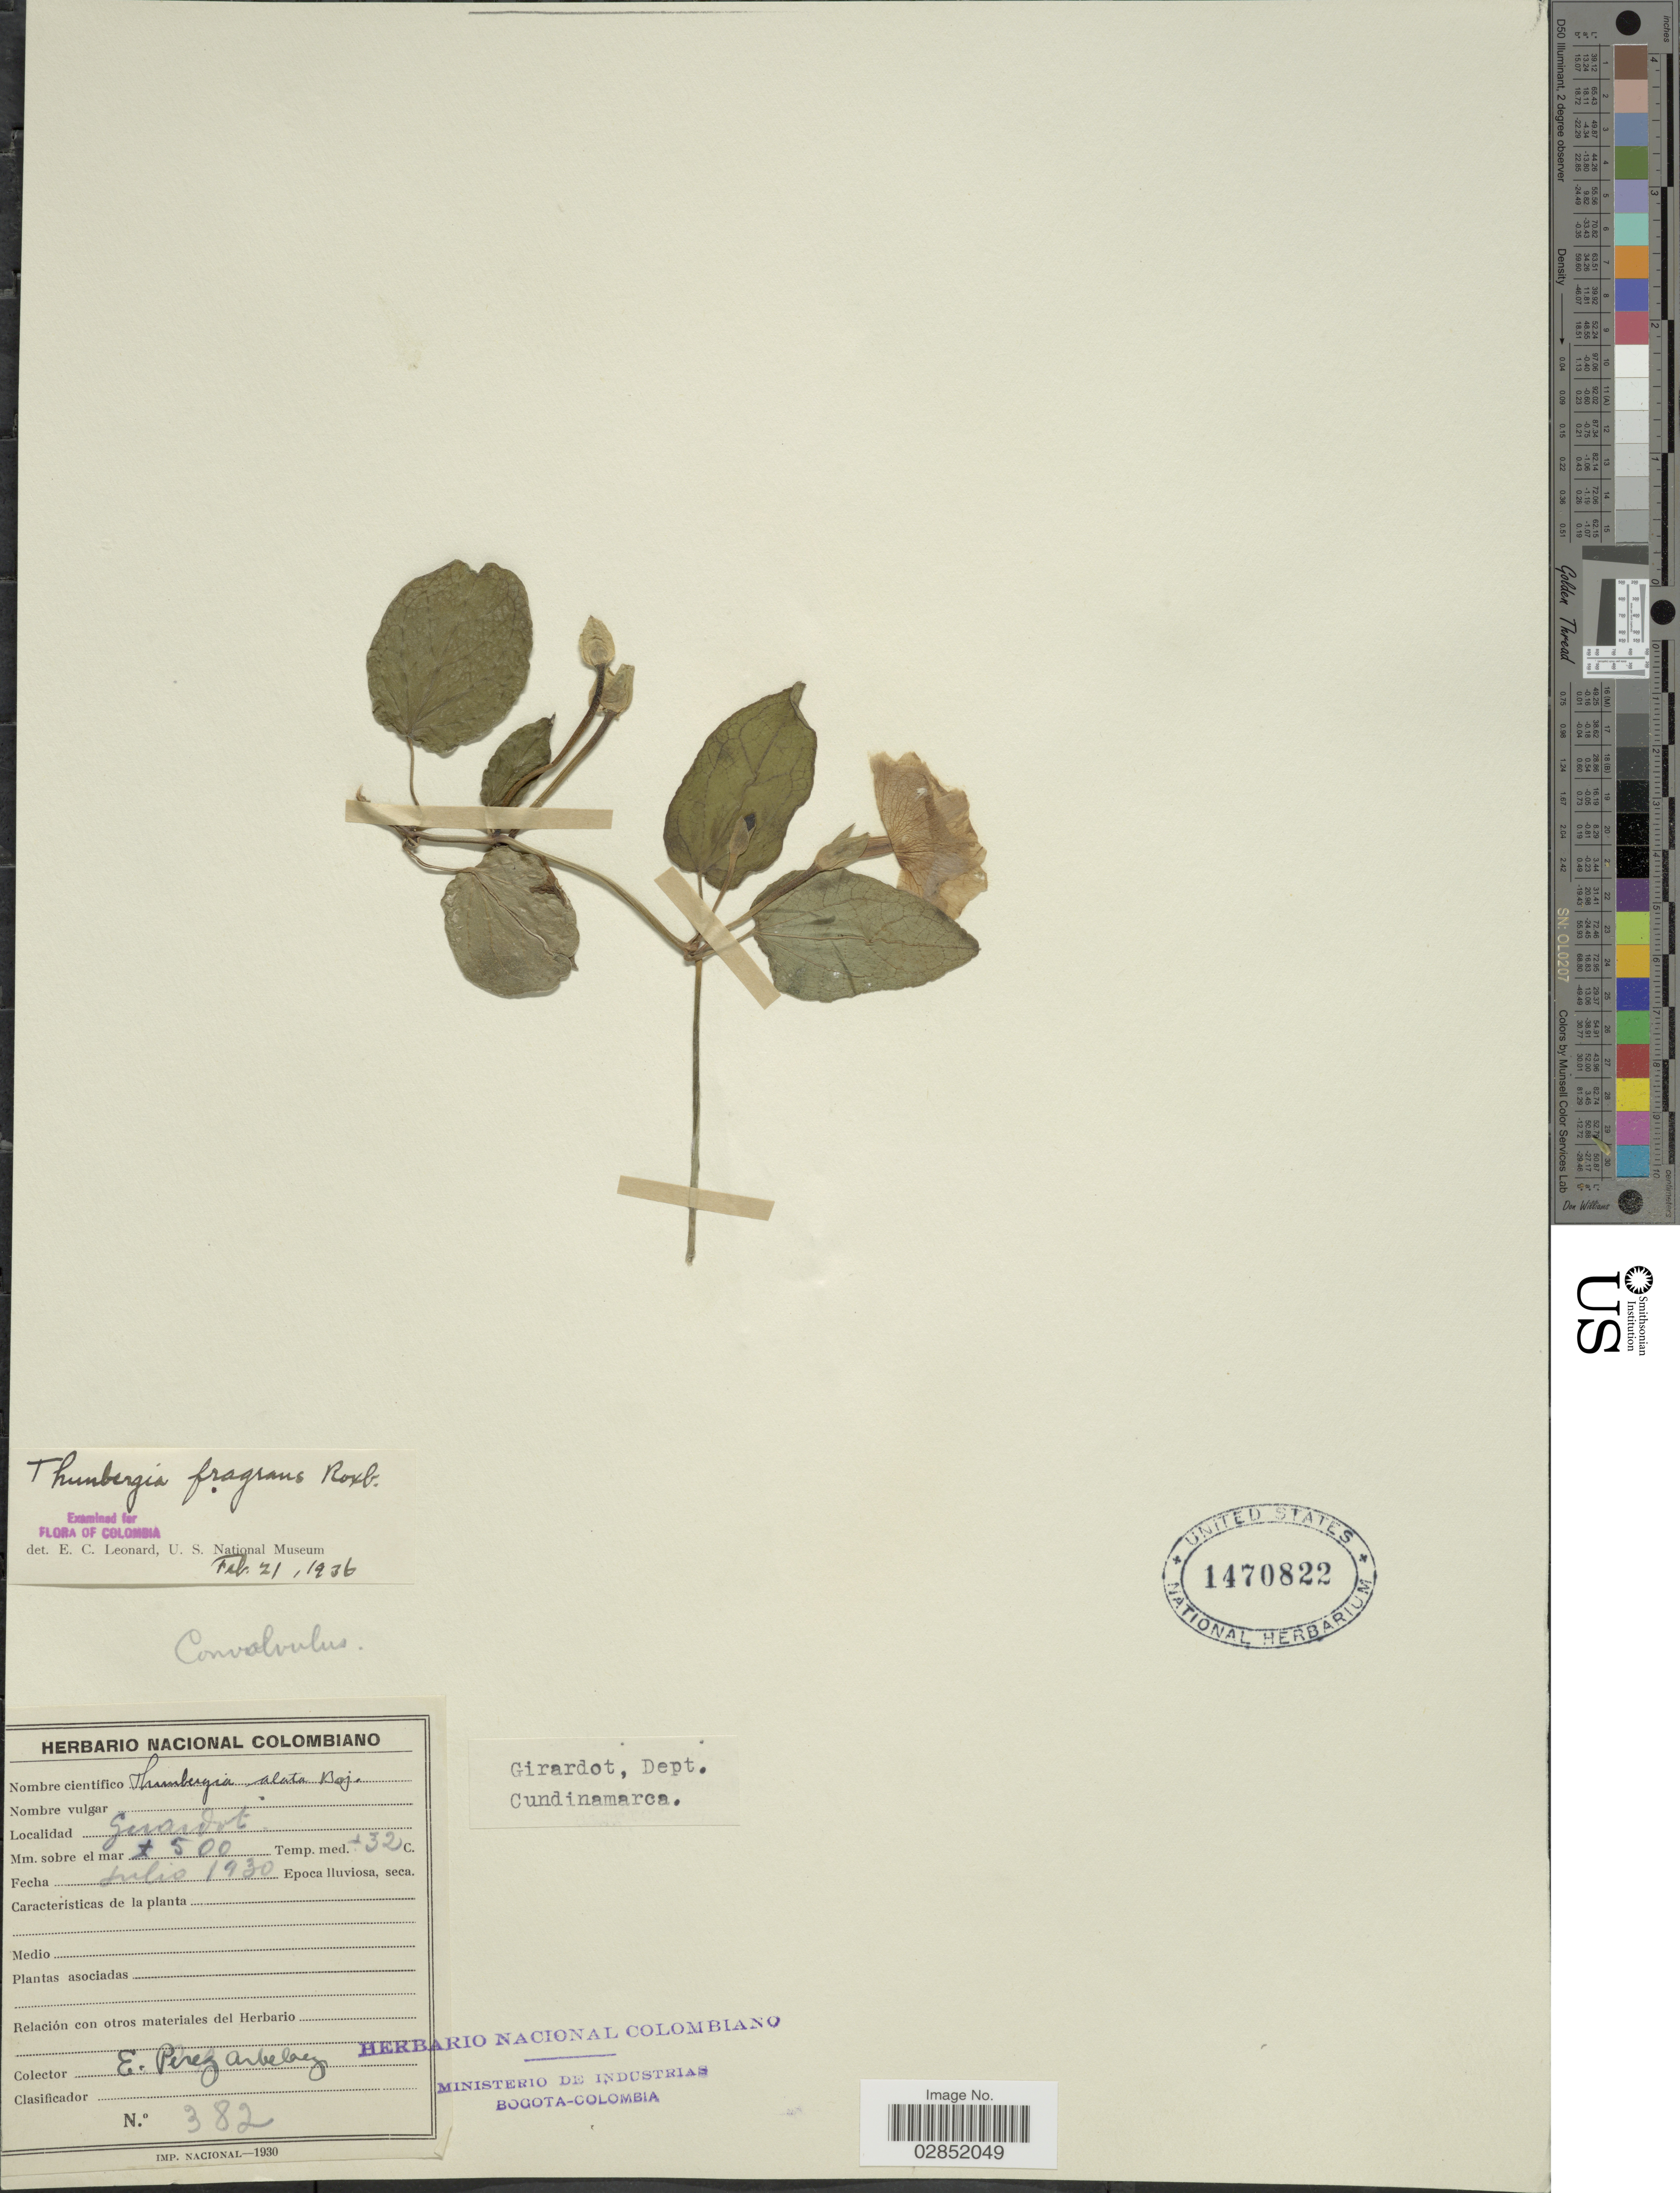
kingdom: Plantae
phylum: Tracheophyta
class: Magnoliopsida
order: Lamiales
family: Acanthaceae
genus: Thunbergia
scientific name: Thunbergia fragrans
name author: Roxb.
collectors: E. Pérez Arbeláez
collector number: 382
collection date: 1930-07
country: Colombia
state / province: Cundinamarca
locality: Girardot, Dept. Cundinamarca.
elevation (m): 500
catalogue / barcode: US 1470822